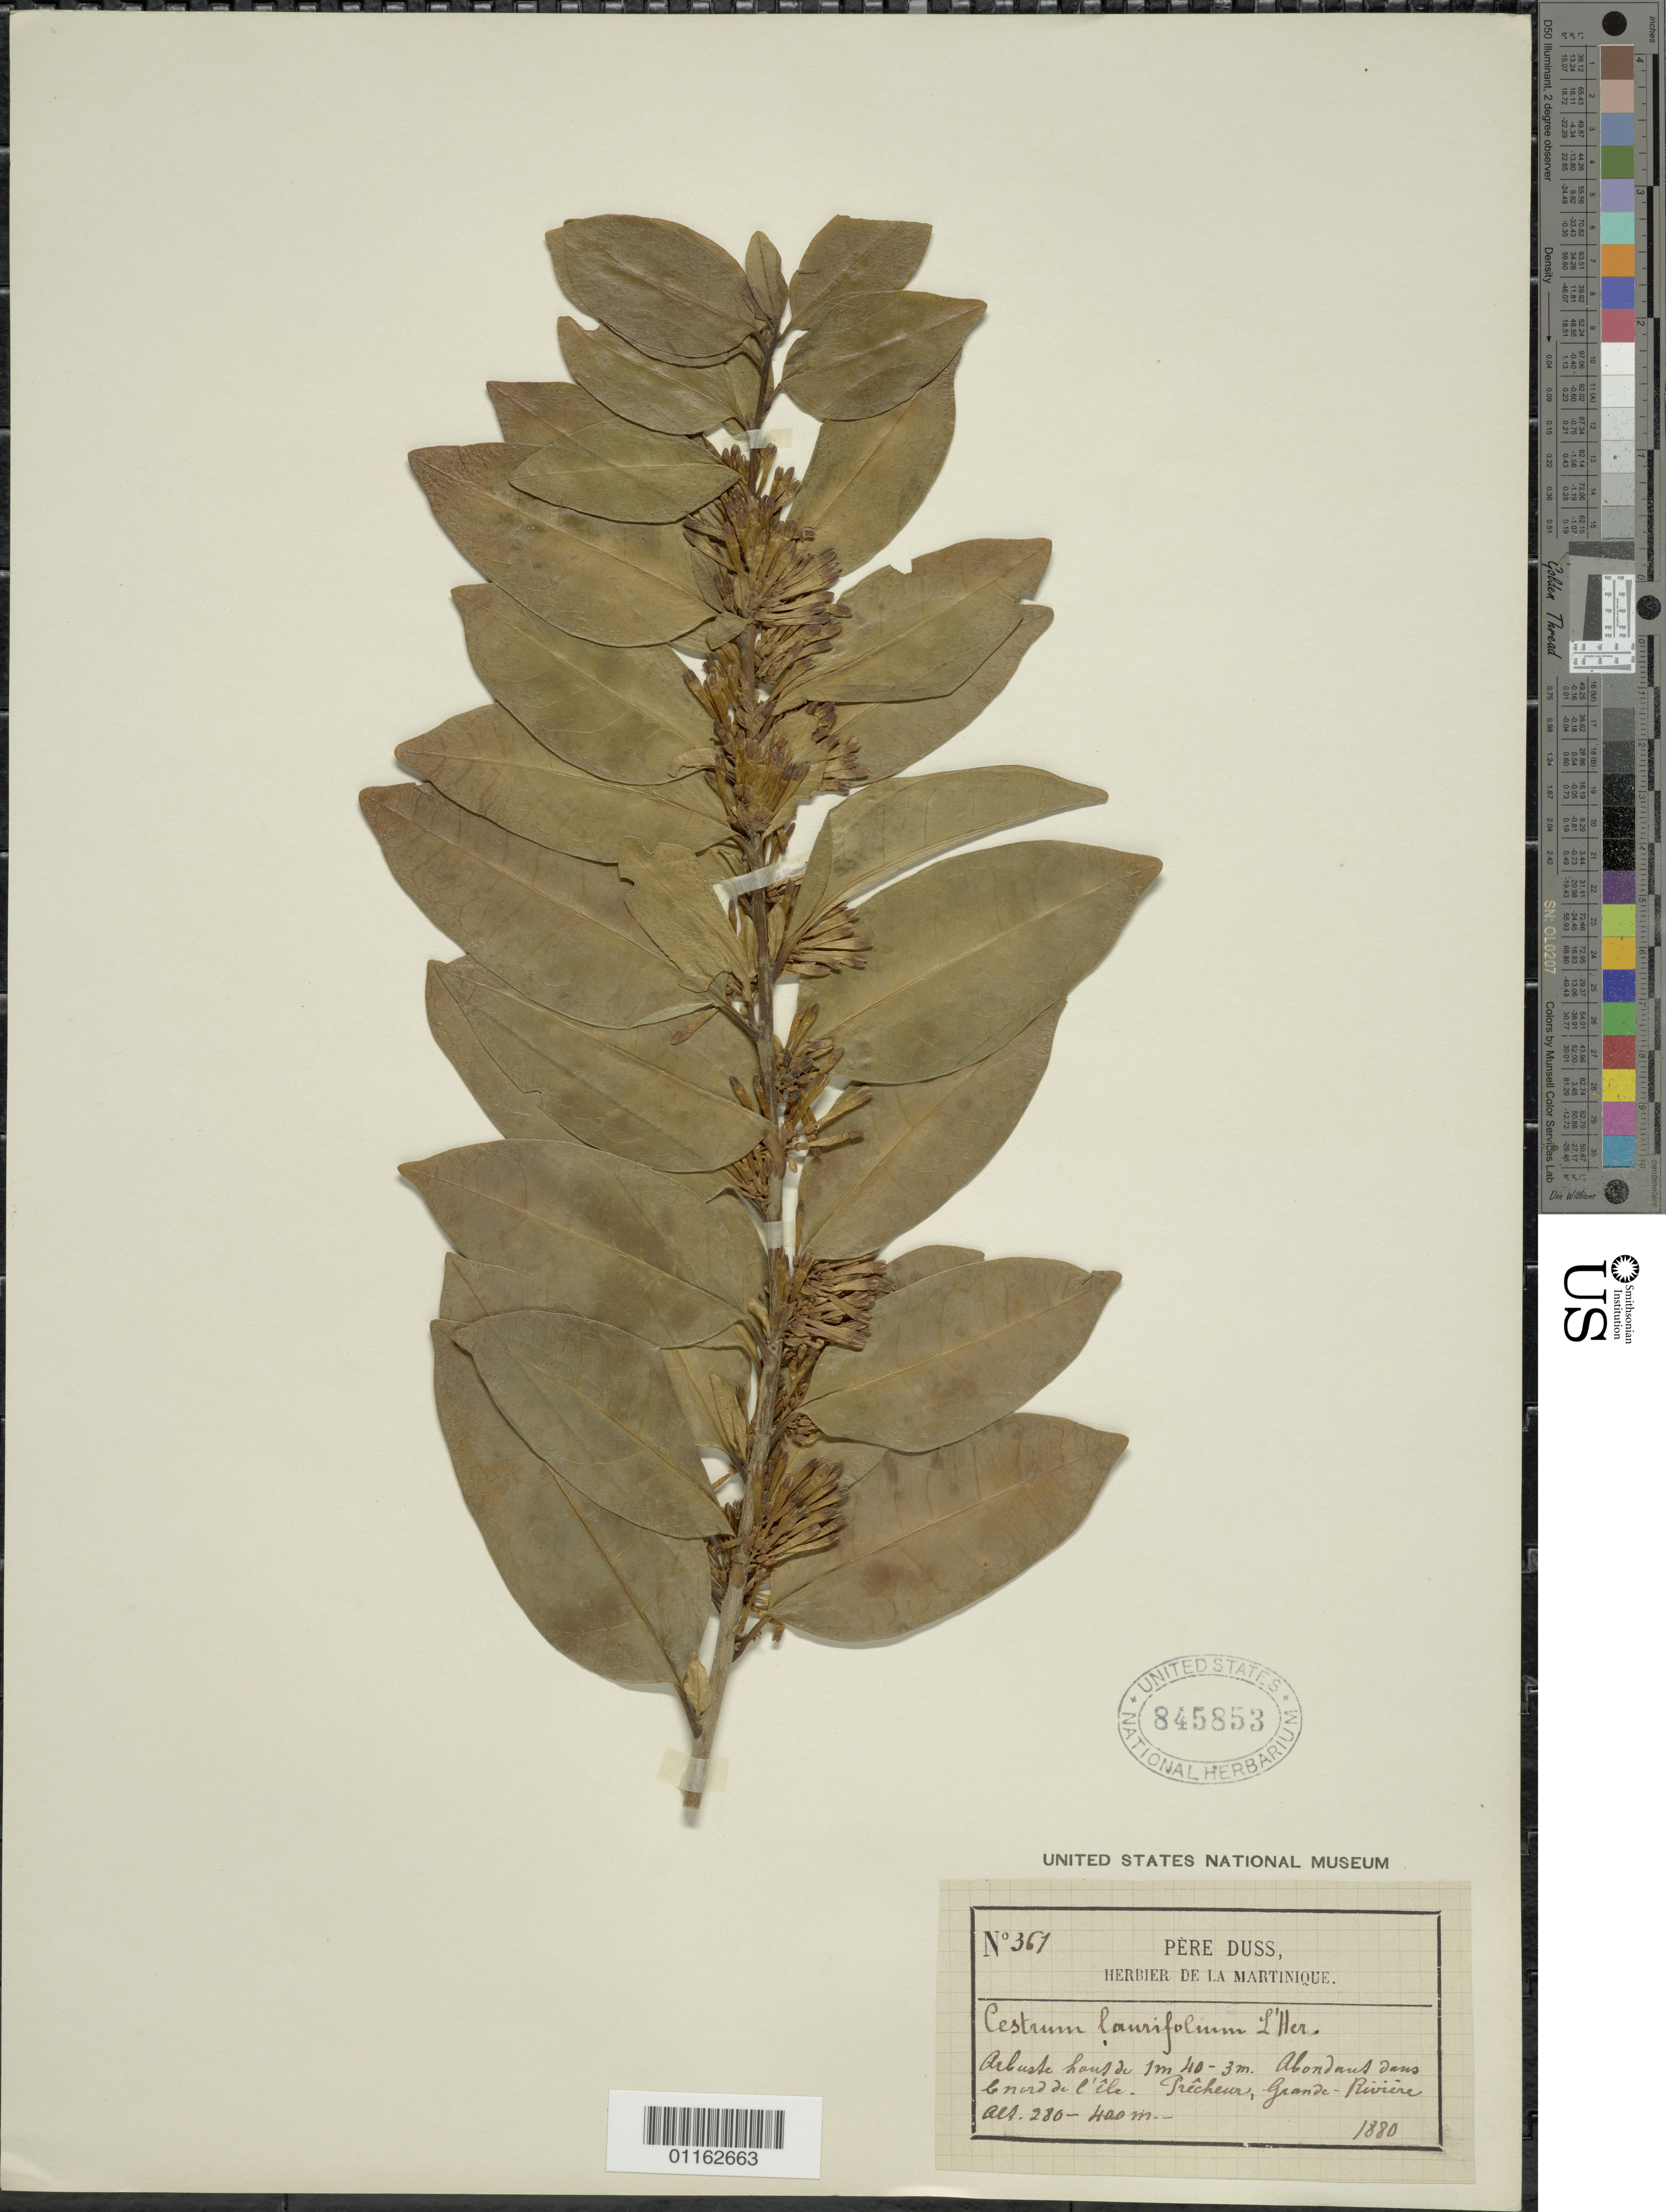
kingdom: Plantae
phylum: Tracheophyta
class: Magnoliopsida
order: Solanales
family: Solanaceae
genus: Cestrum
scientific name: Cestrum laurifolium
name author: L'Hér.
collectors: Père Duss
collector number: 361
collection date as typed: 1880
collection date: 1880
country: Martinique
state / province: La Trinité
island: Martinique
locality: Grande-Riviere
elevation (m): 280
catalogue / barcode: US 845853